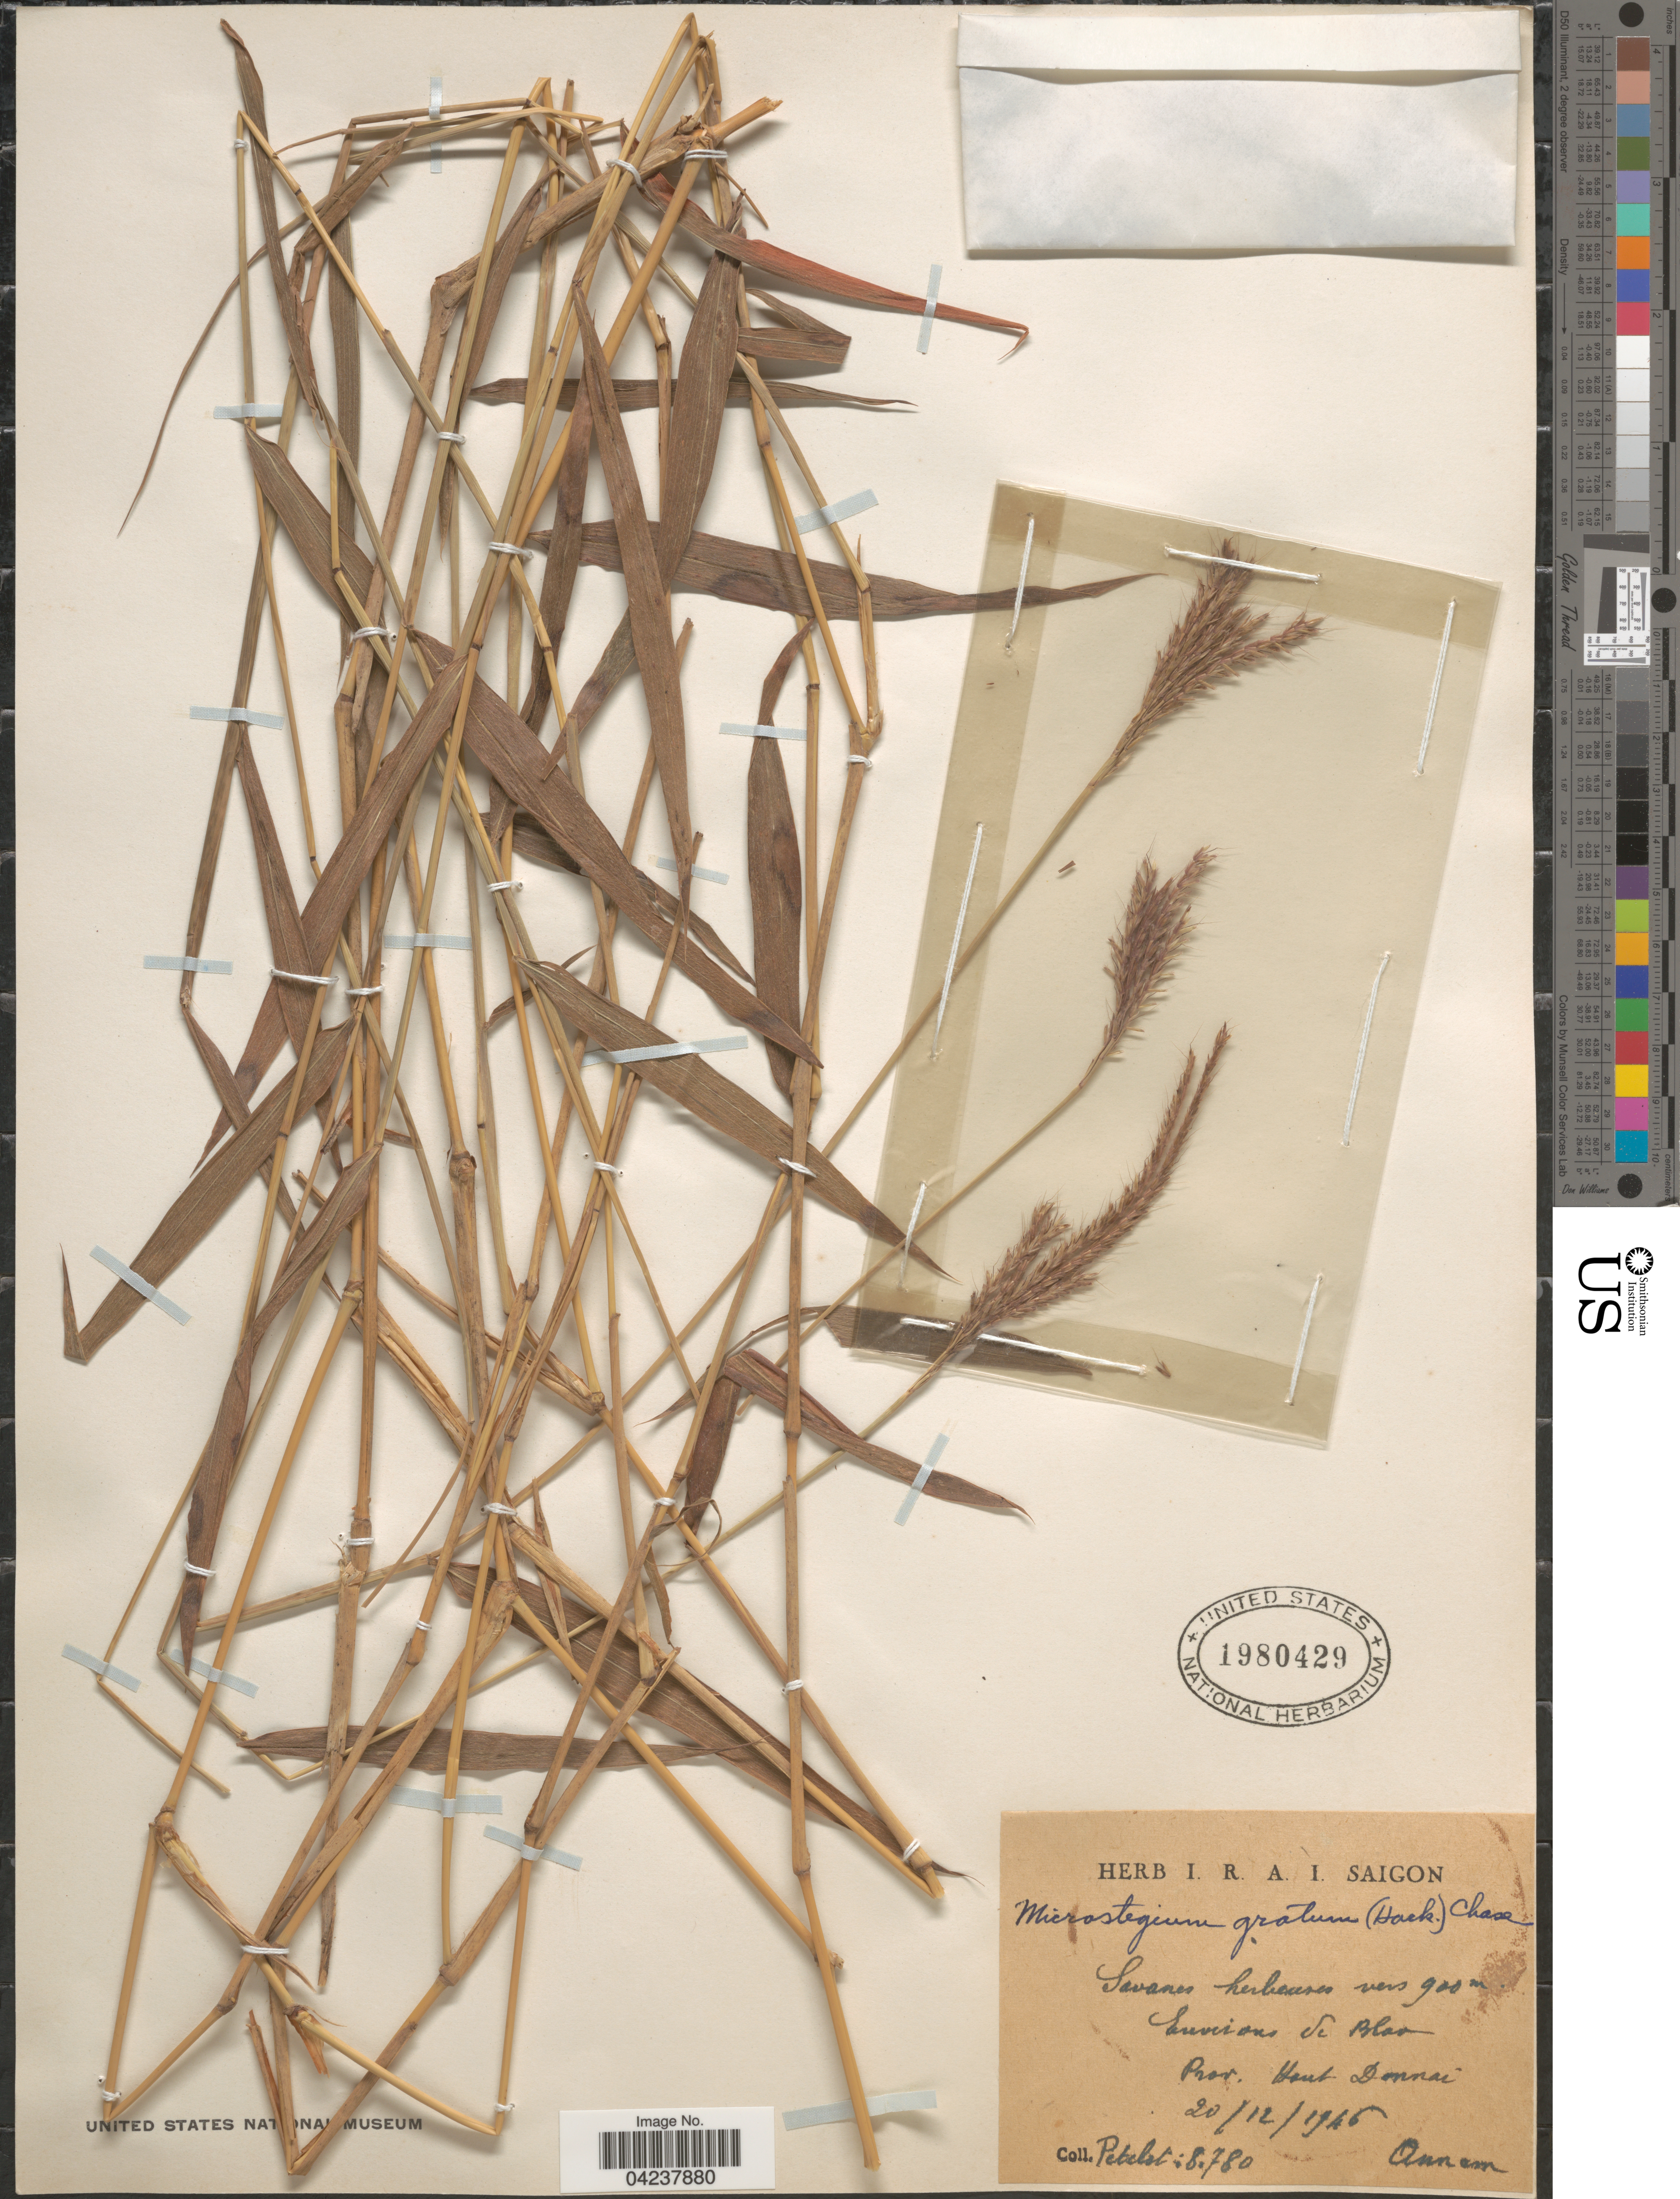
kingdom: Plantae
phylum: Tracheophyta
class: Liliopsida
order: Poales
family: Poaceae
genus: Microstegium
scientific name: Microstegium fasciculatum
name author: (L.) Henr.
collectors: Pételot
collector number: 8780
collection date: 1946-12-20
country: Vietnam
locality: Environs de Blao. Prov. Haut Donnai. Annam.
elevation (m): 900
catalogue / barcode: US 1980429